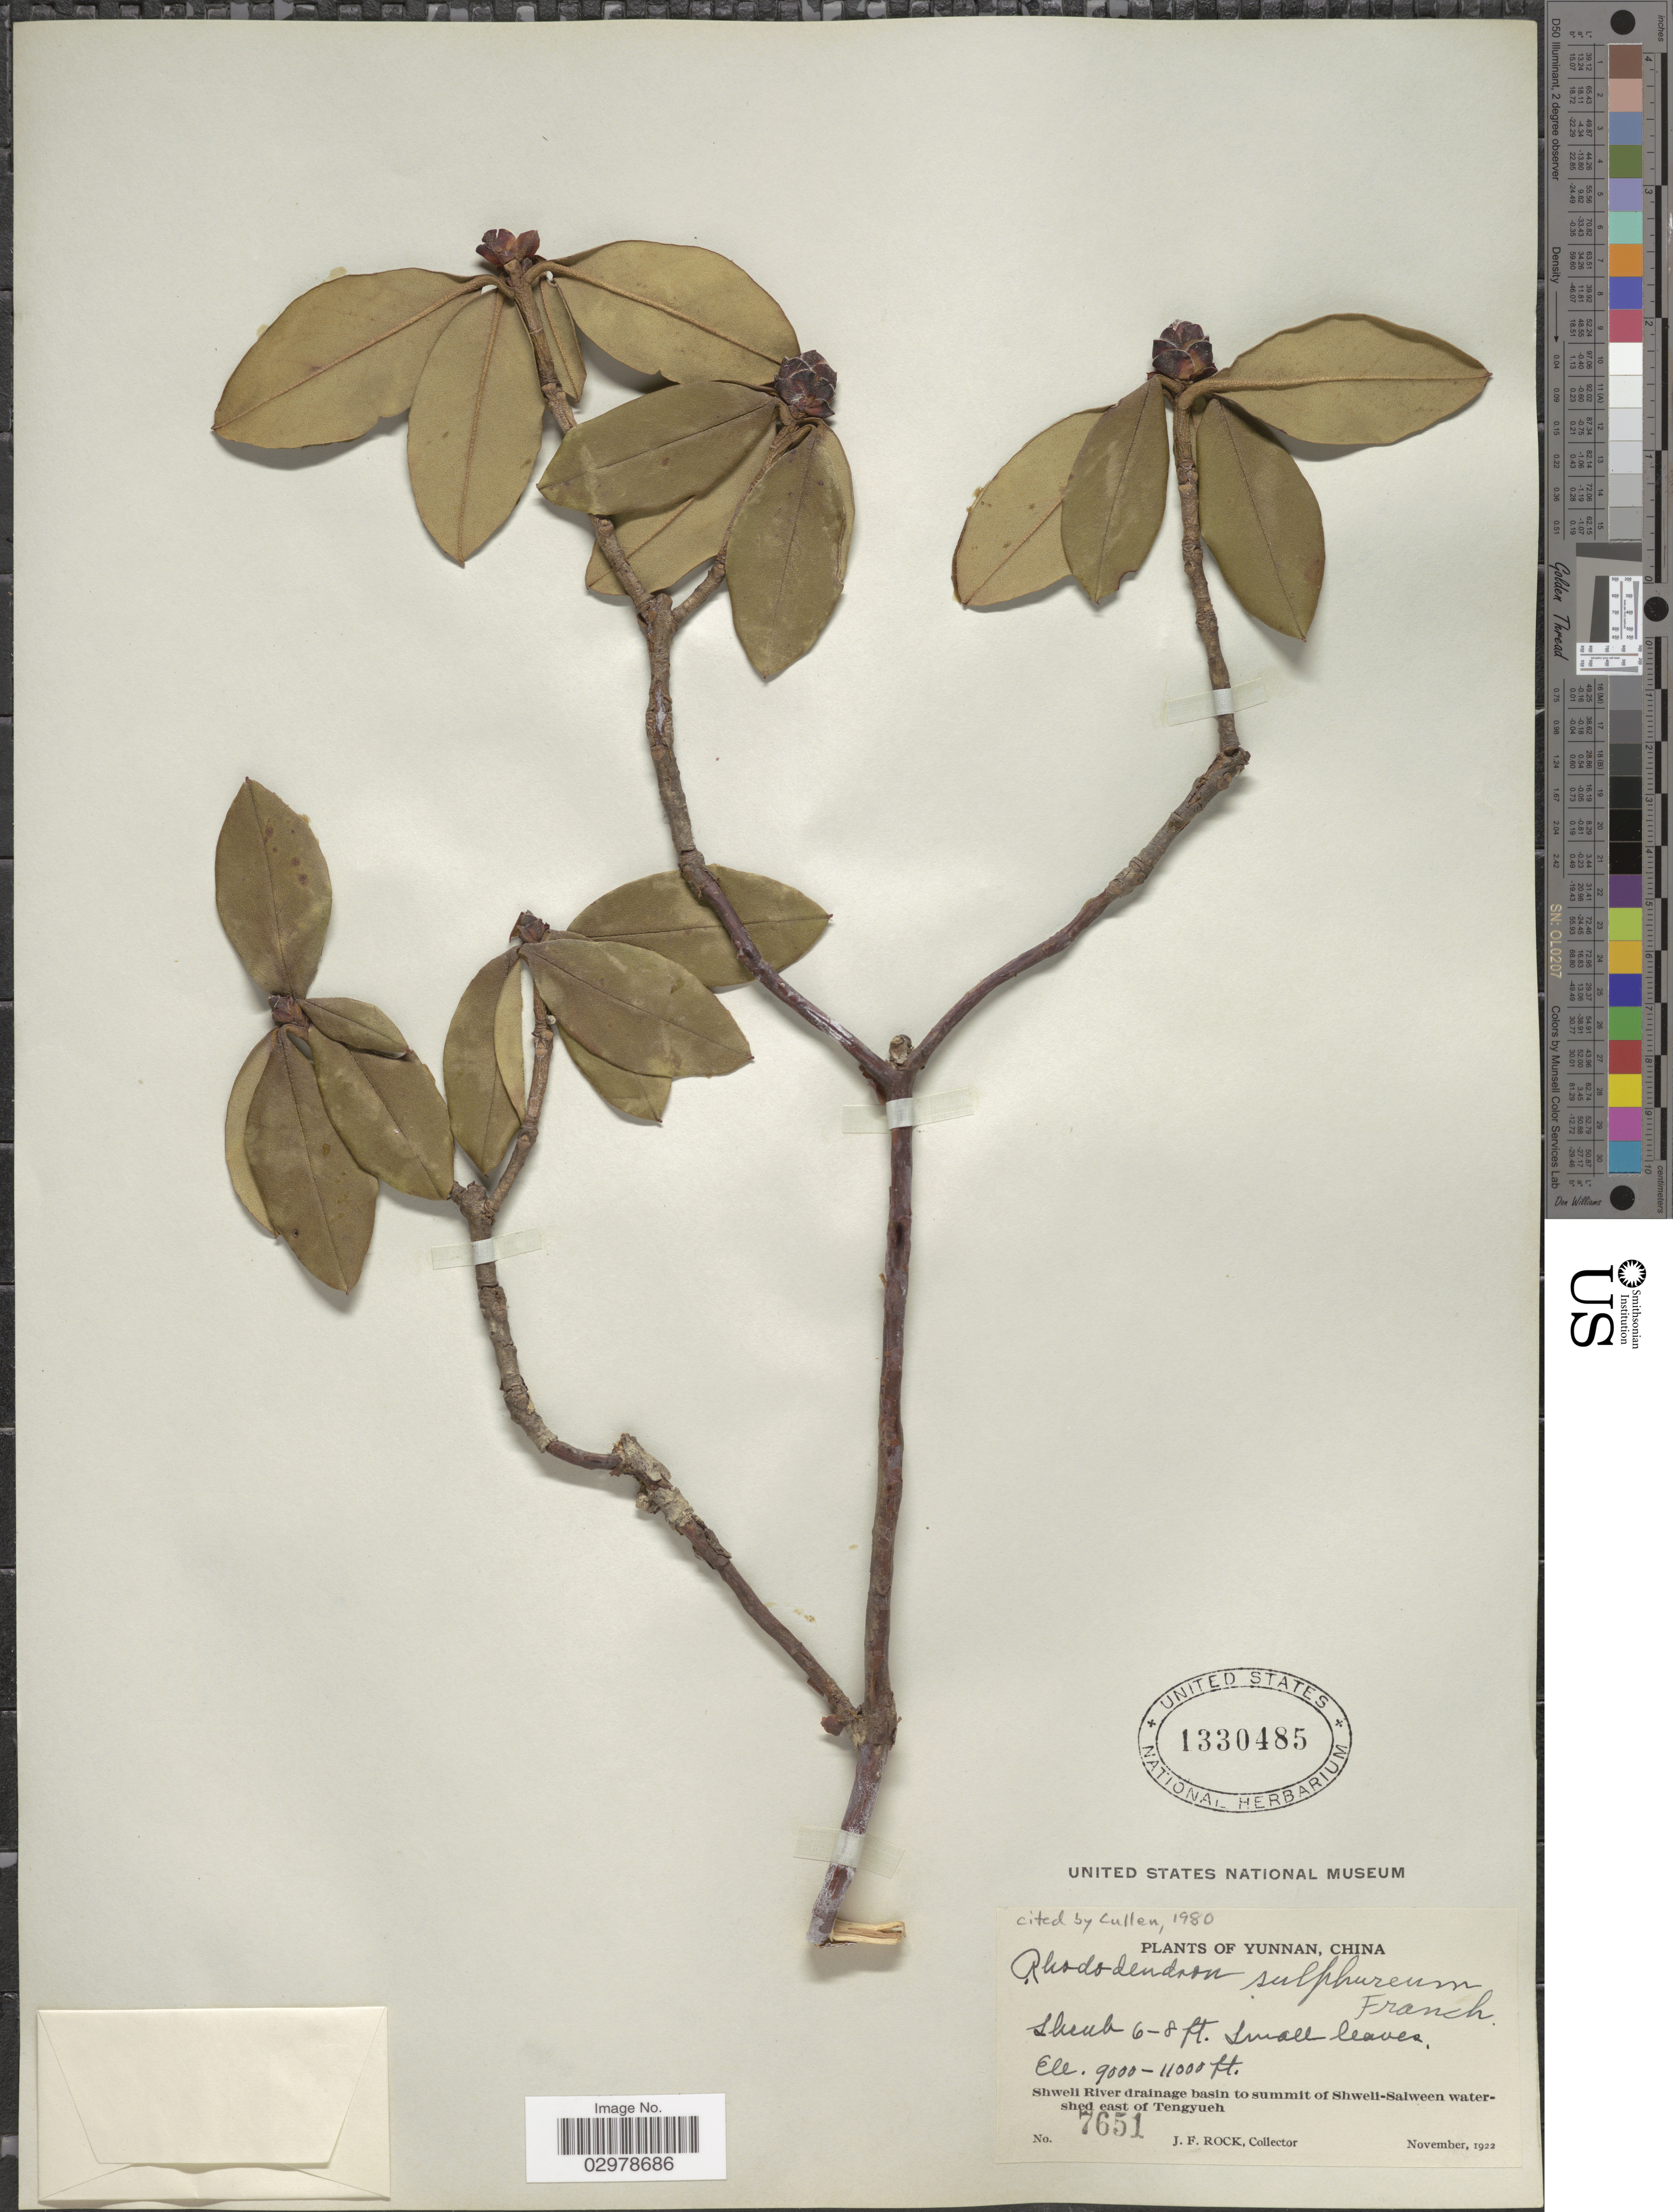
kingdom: Plantae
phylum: Tracheophyta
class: Magnoliopsida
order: Ericales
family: Ericaceae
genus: Rhododendron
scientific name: Rhododendron sulfureum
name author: Franch.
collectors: J. Rock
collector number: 7651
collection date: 1922-11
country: China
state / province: Yunnan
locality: Shweli River drainage basin to summit of Shweli-Salween watershed east of Tengyueh.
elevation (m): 2743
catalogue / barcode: US 1330485